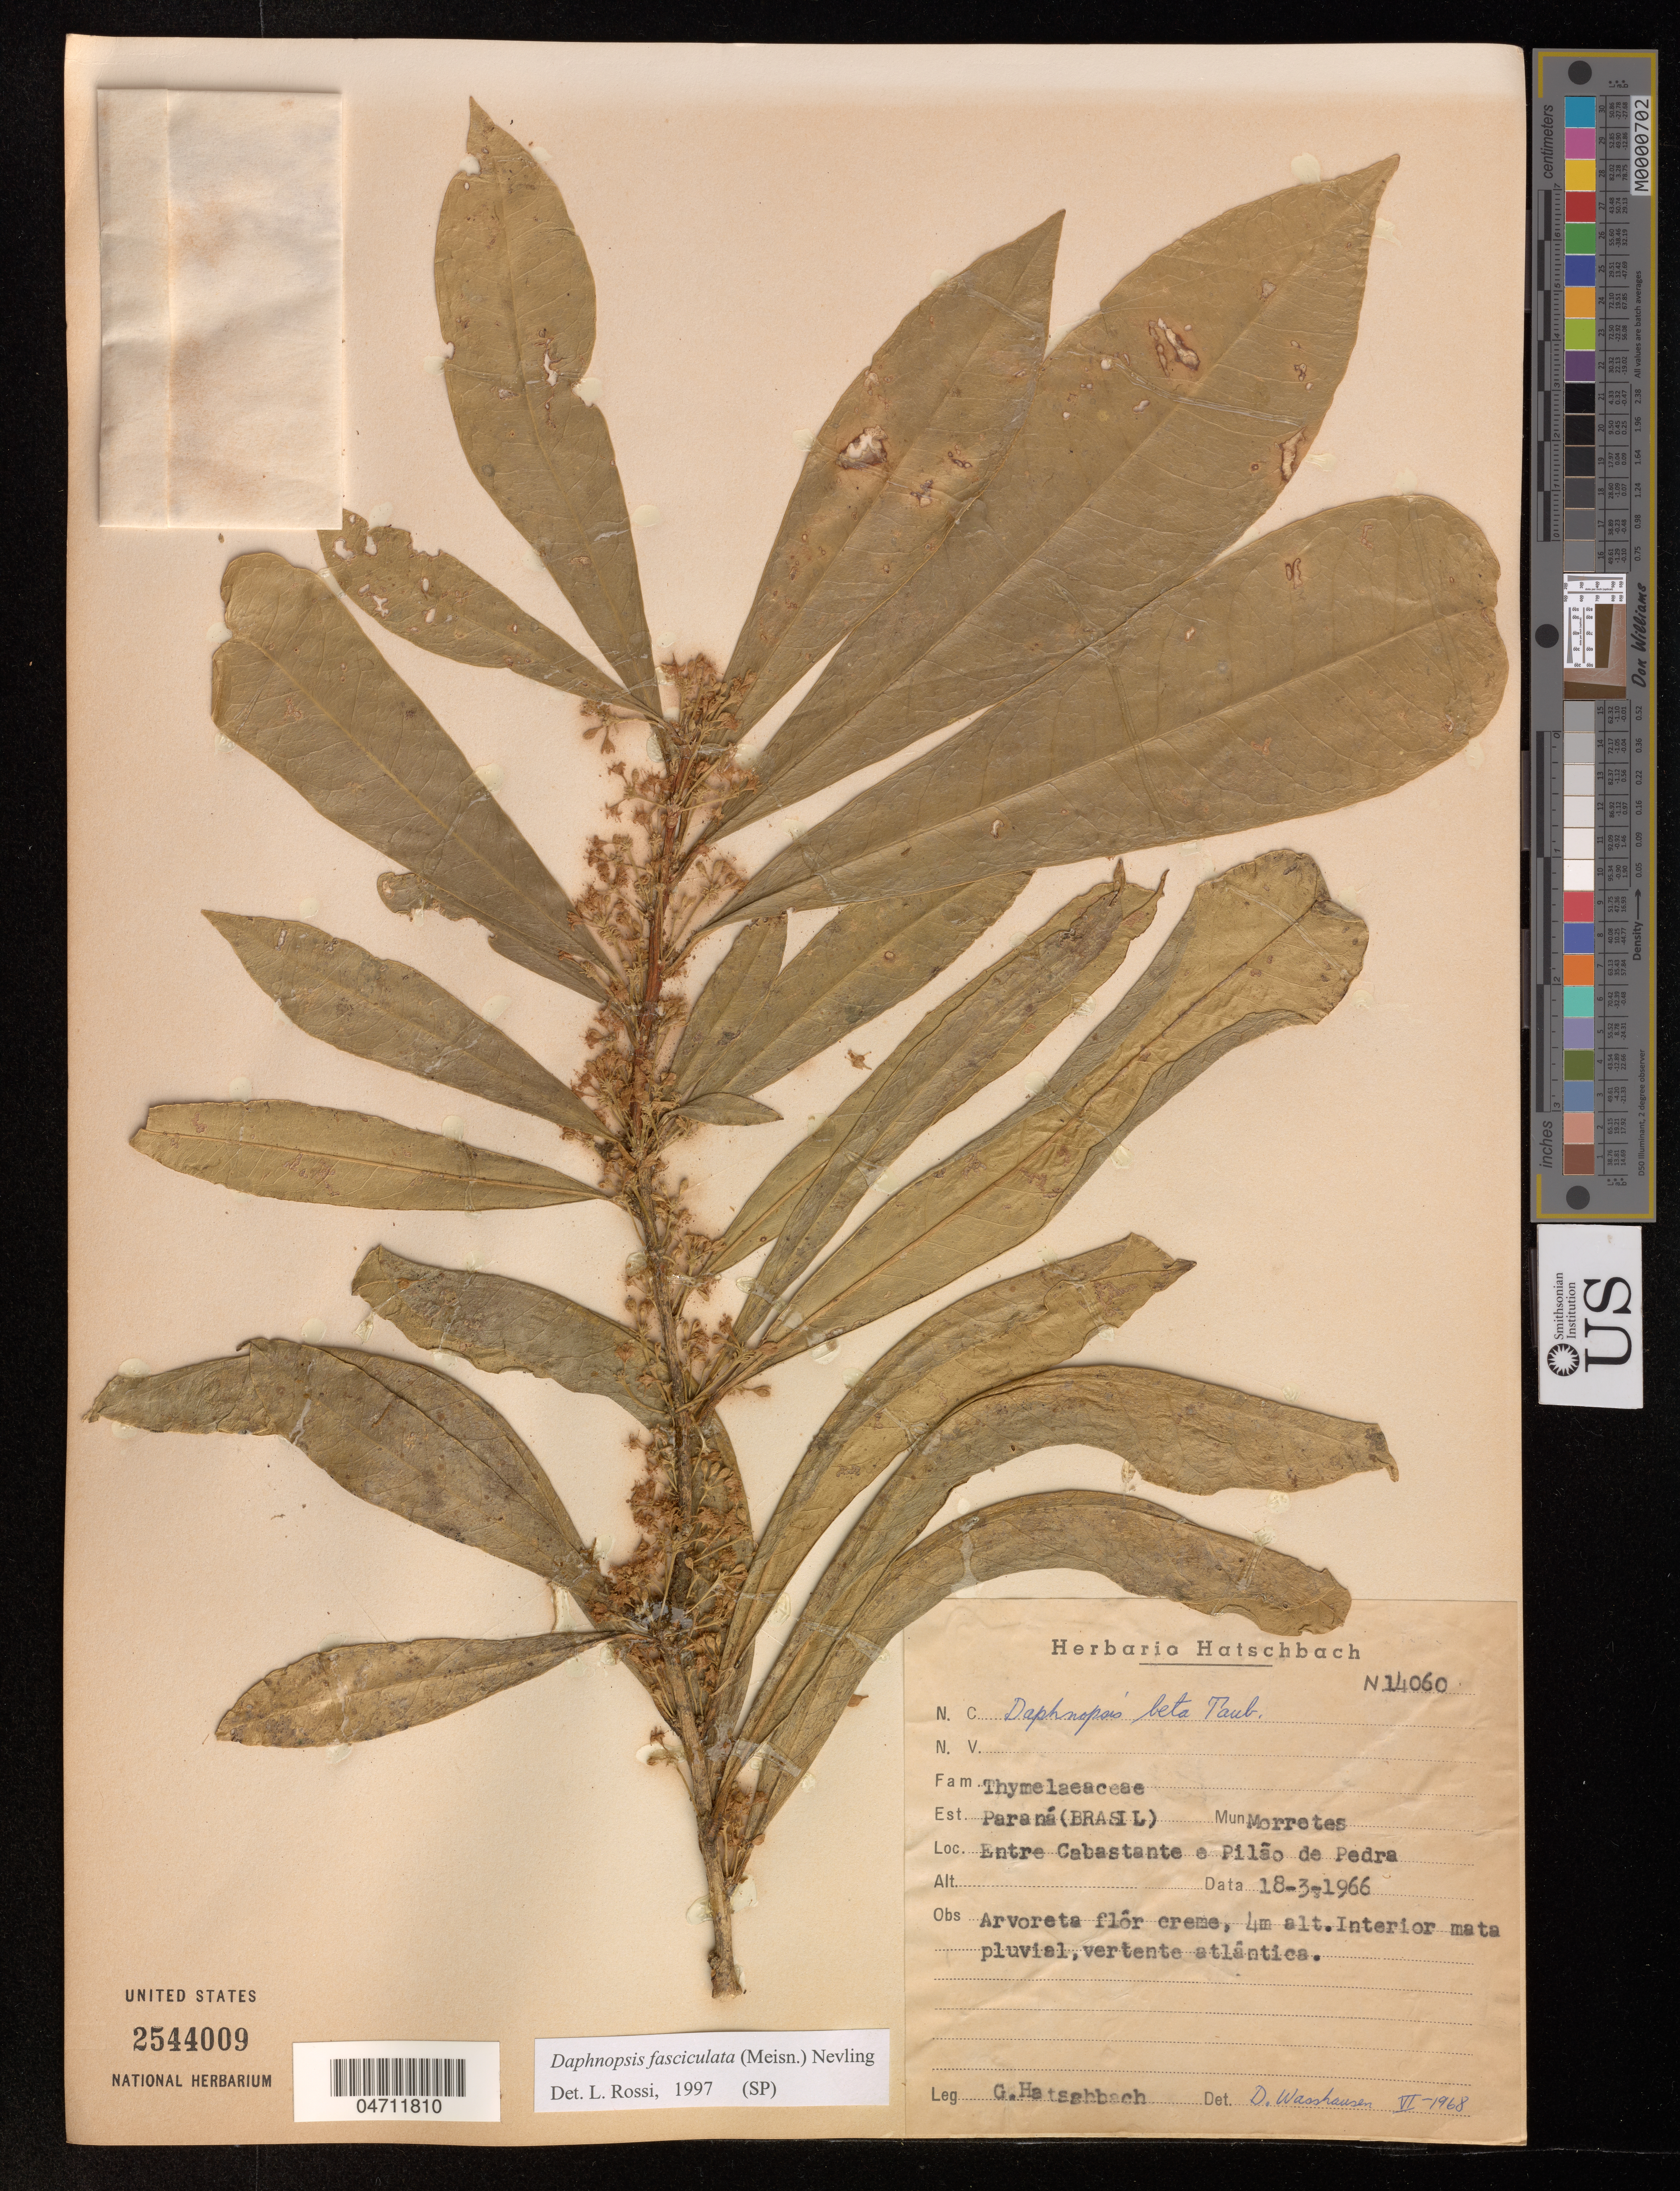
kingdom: Plantae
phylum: Tracheophyta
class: Magnoliopsida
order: Malvales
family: Thymelaeaceae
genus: Daphnopsis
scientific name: Daphnopsis fasciculata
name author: (R. Meissn.) Nevl.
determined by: Rossi, L.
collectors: G. Hatschbach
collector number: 14060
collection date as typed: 18 Mar 1966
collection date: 1966-03-18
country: Brazil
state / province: Paraná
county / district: Morretes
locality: Entre cabrestante e pilao de pedra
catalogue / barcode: US 2544009